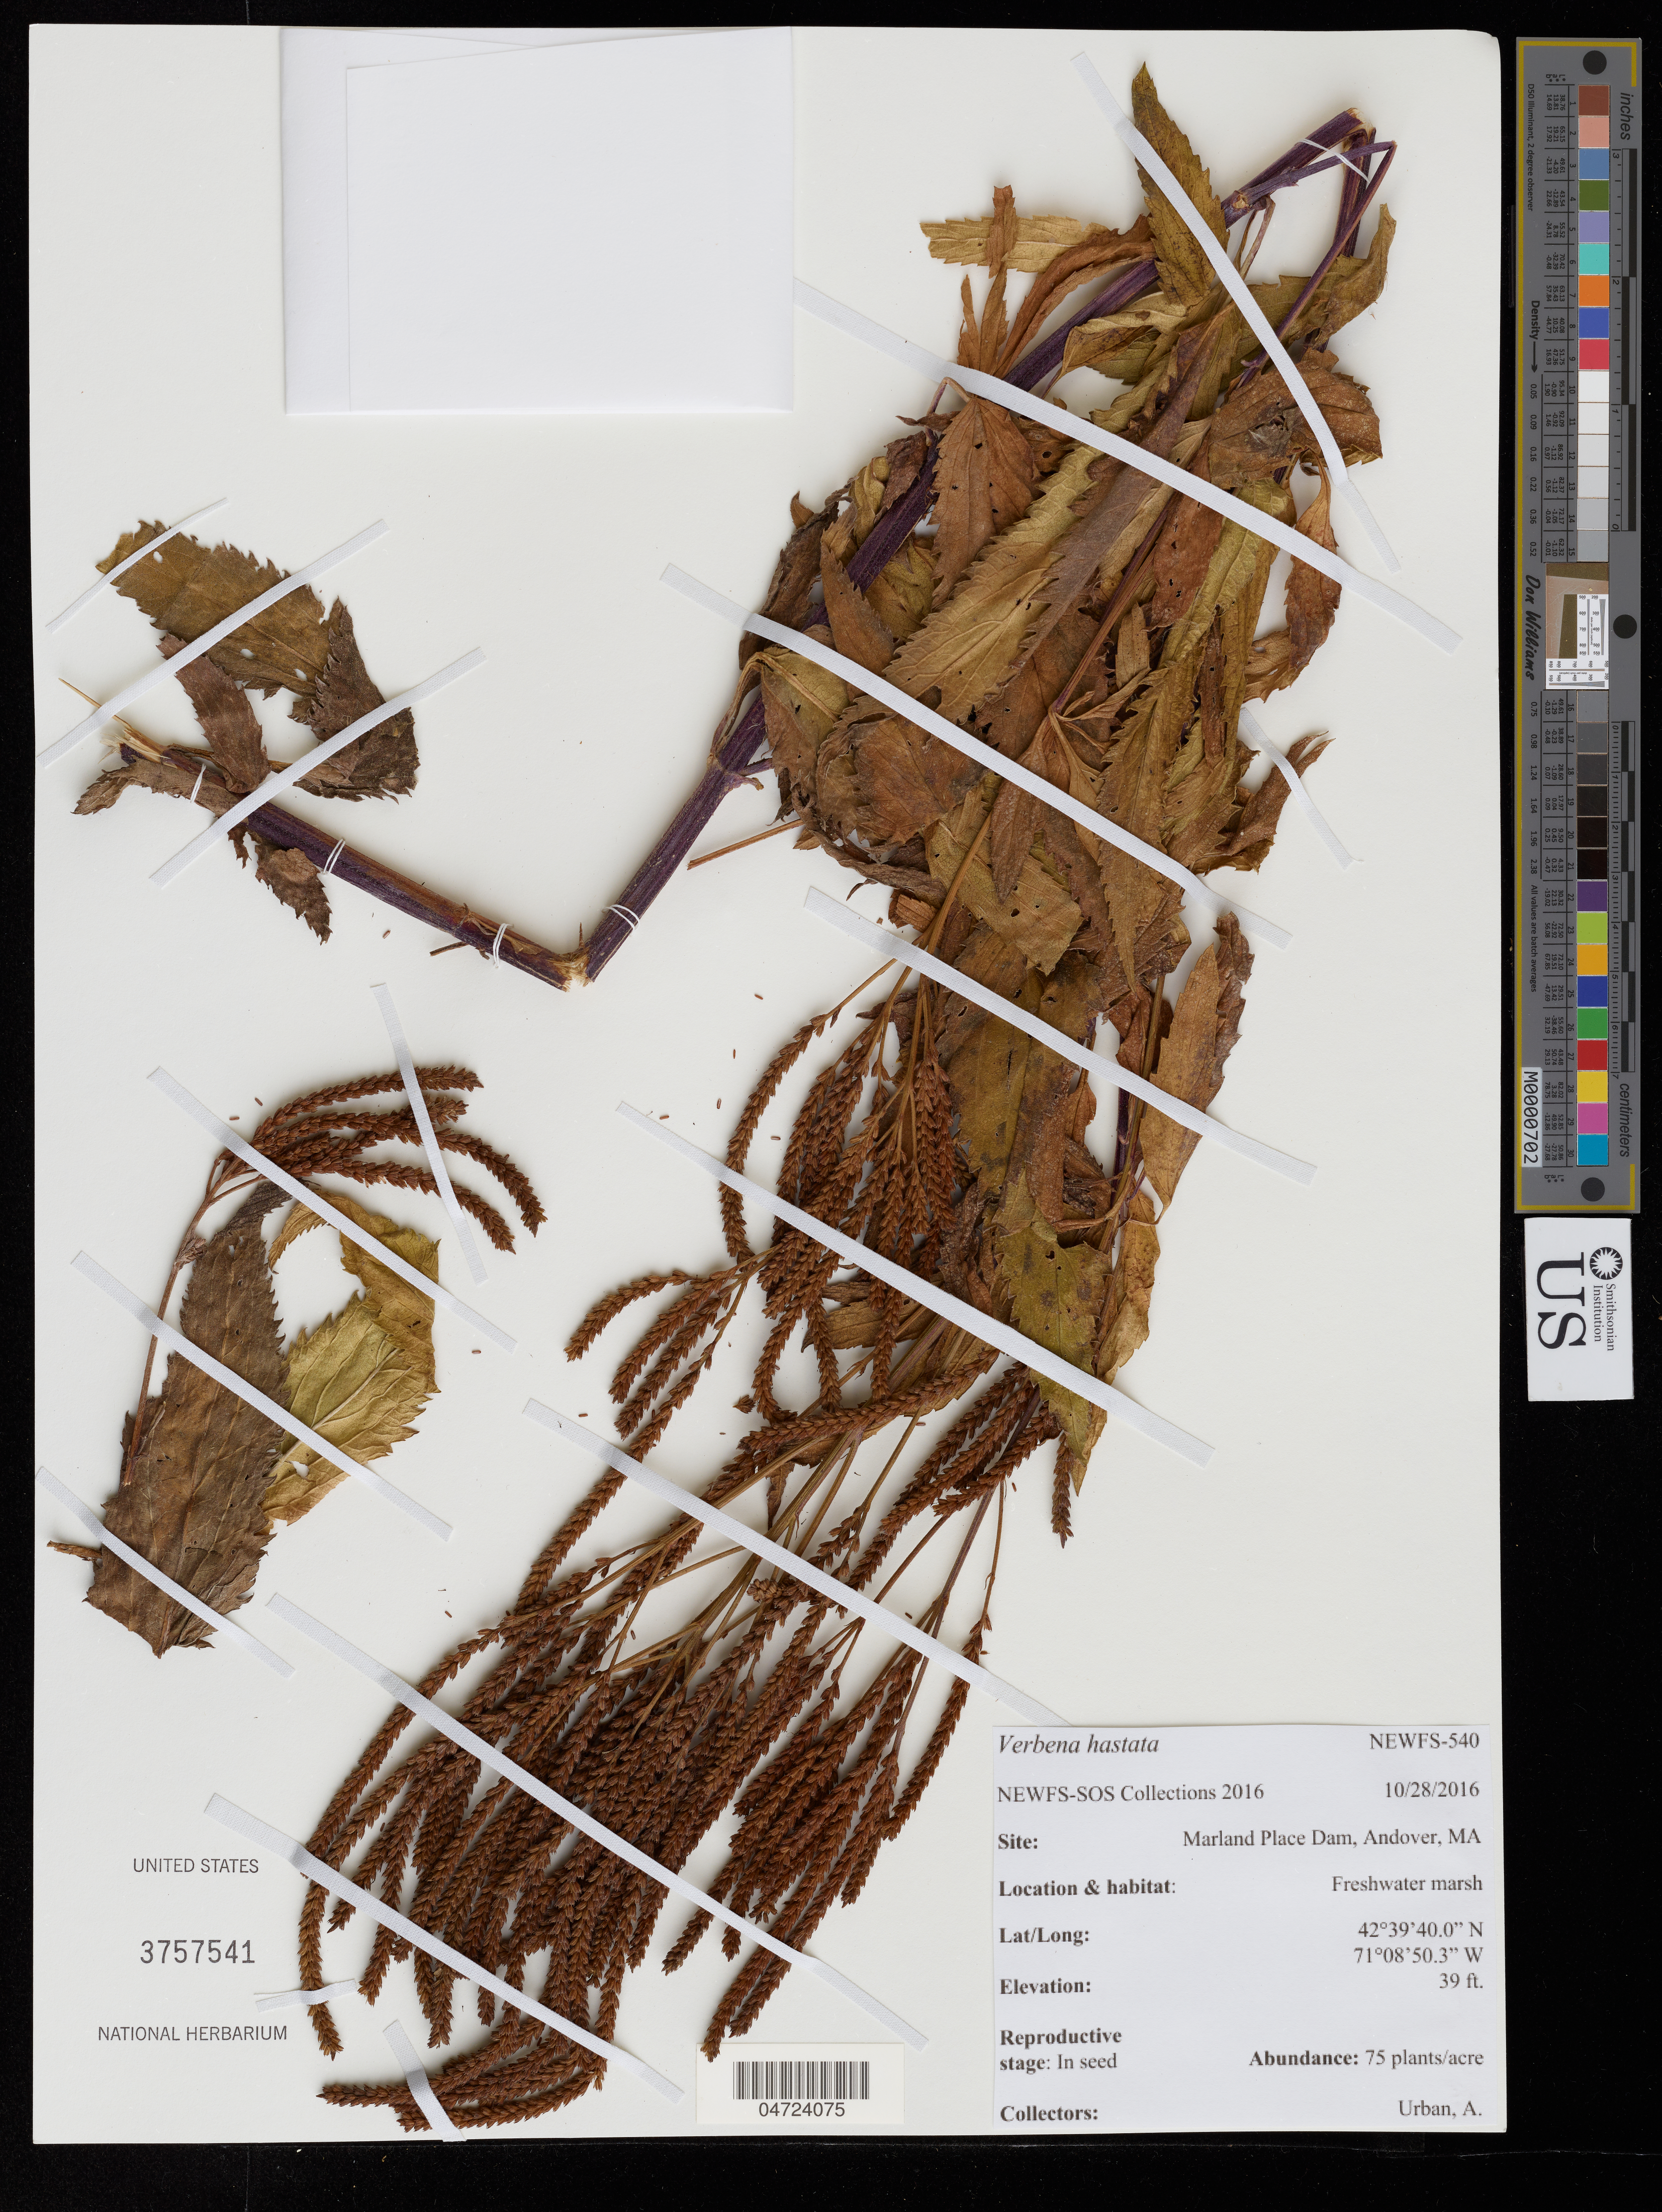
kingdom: Plantae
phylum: Tracheophyta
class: Magnoliopsida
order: Lamiales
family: Verbenaceae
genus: Verbena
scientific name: Verbena hastata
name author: L.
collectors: A. Urban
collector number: NEWFS-540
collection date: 2016-10-28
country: United States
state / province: Massachusetts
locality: Marland Place Dam, Andover.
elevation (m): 12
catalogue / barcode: US 3757541